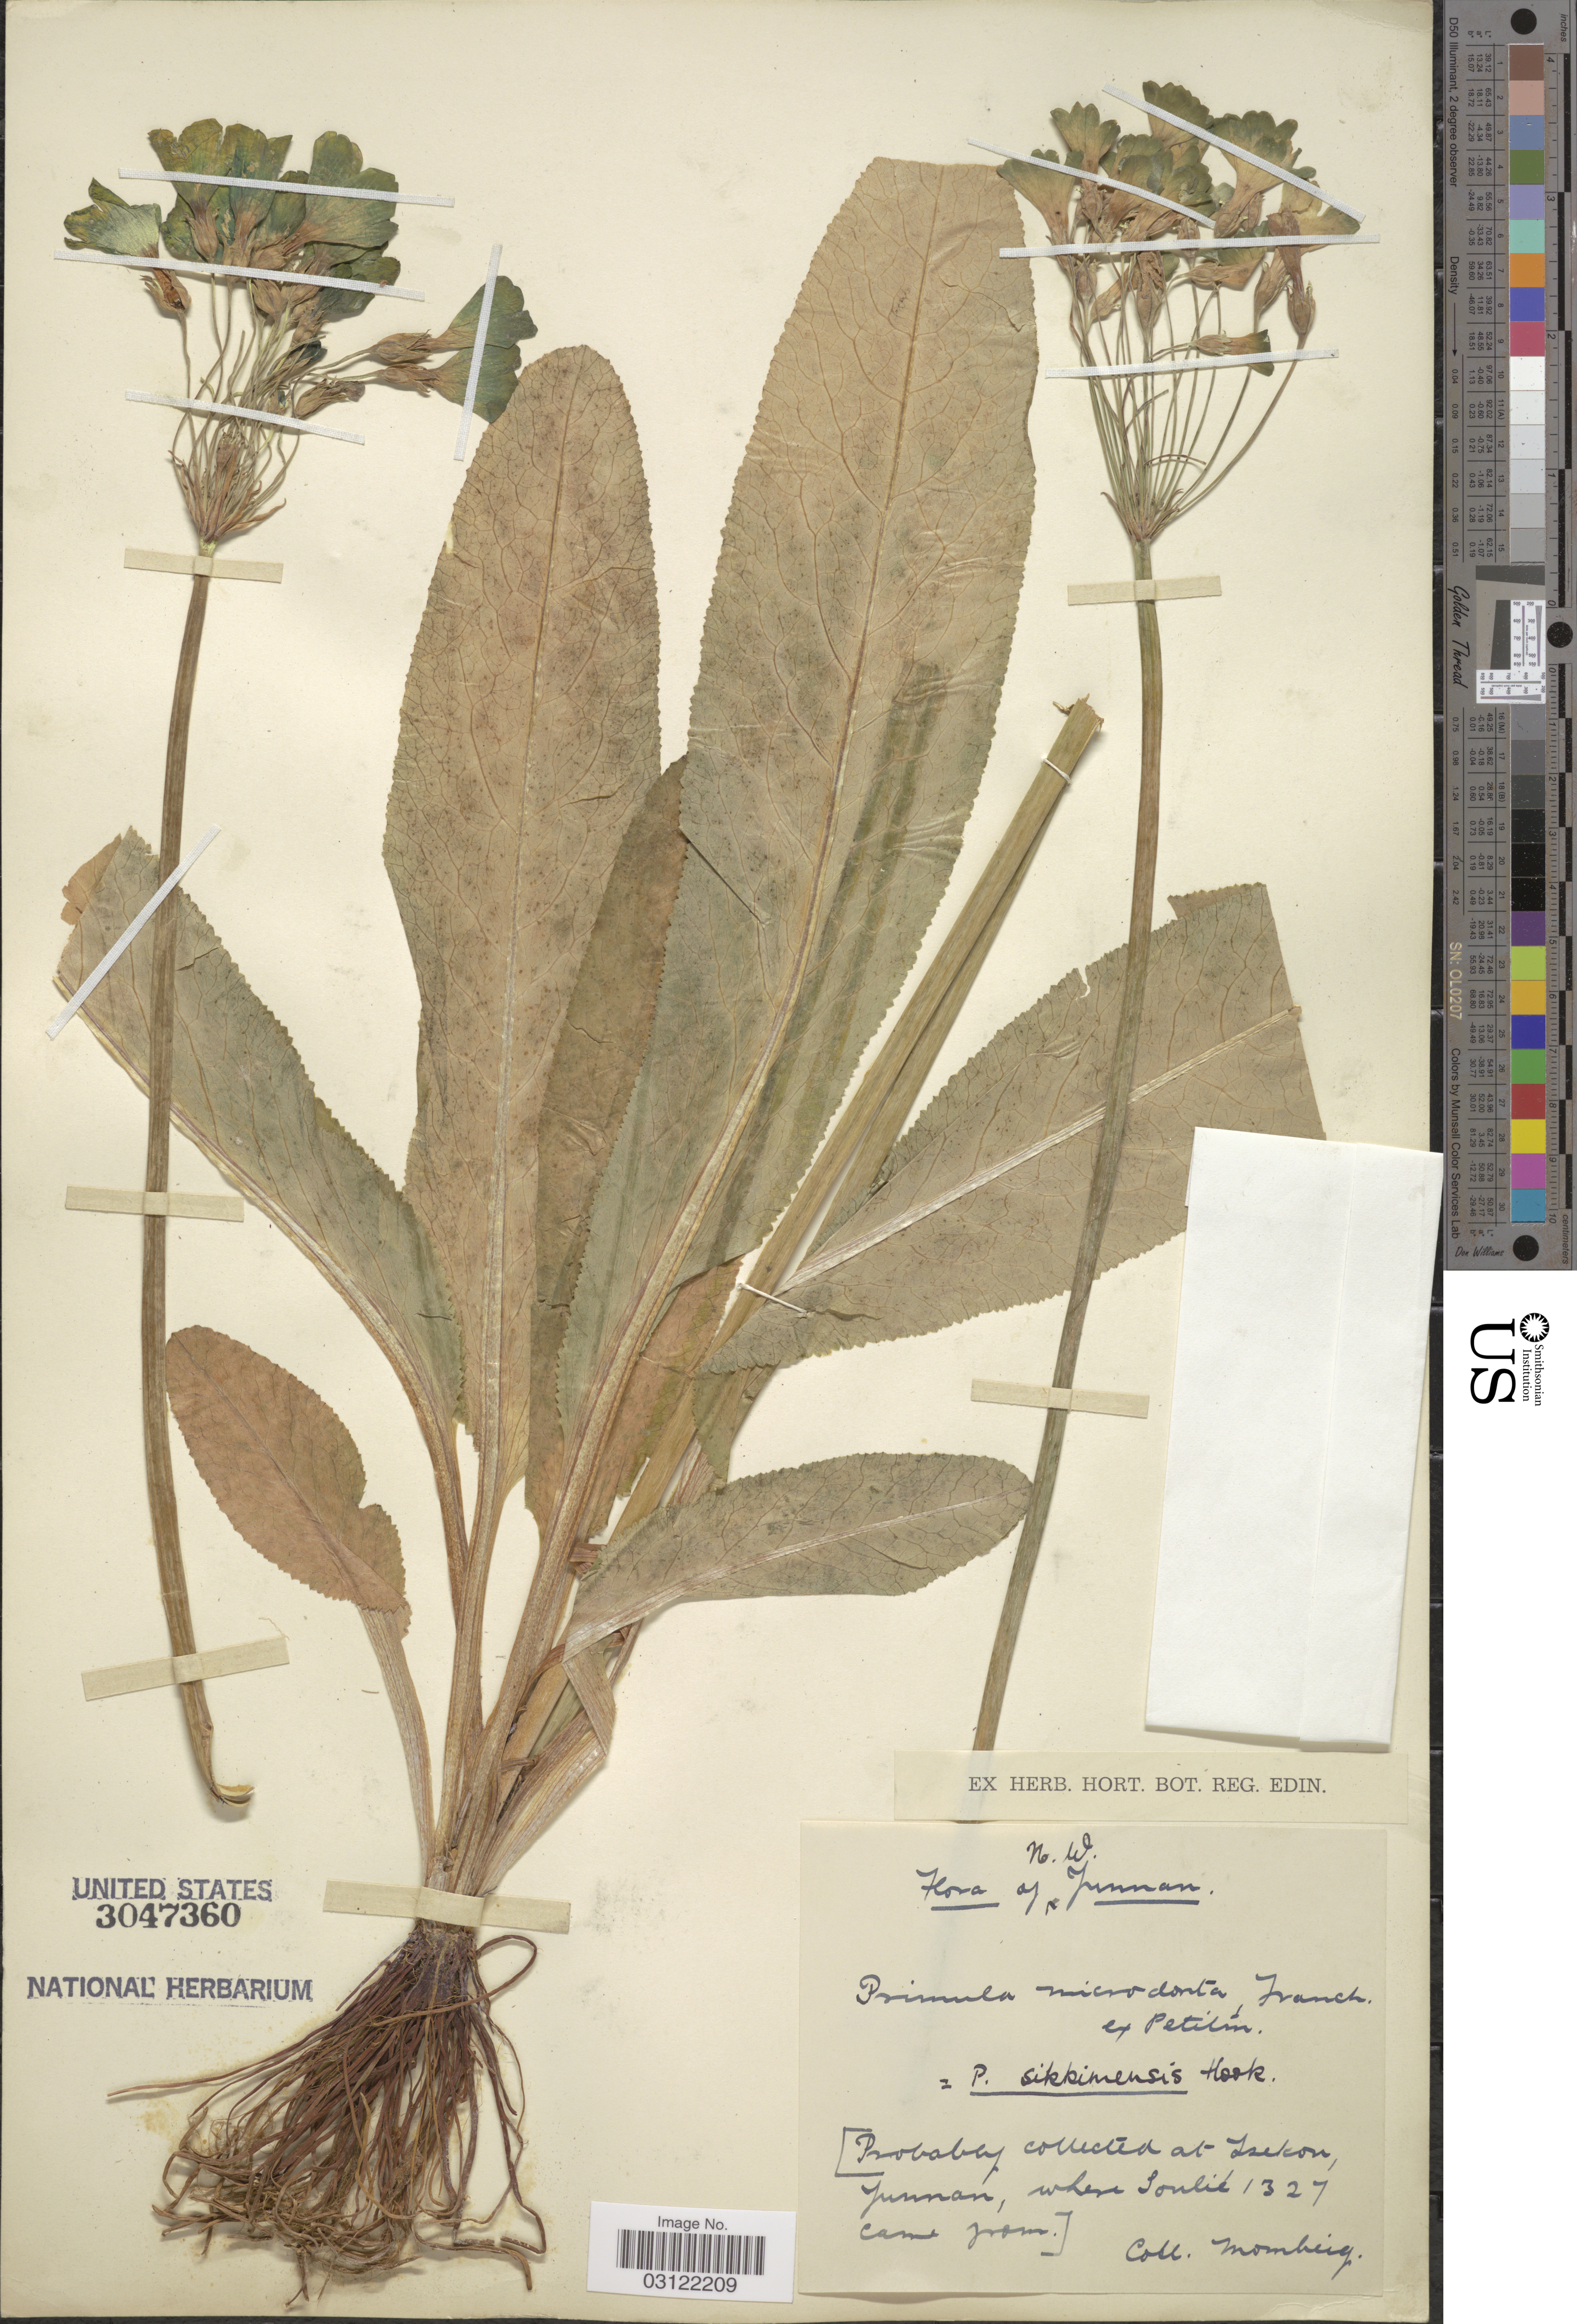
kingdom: Plantae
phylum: Tracheophyta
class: Magnoliopsida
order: Ericales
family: Primulaceae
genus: Primula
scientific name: Primula sikkimensis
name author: Hook.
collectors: J. Monbeig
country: China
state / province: Yunnan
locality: N. W. Yunnan. [At Tsekou].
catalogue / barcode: US 3047360